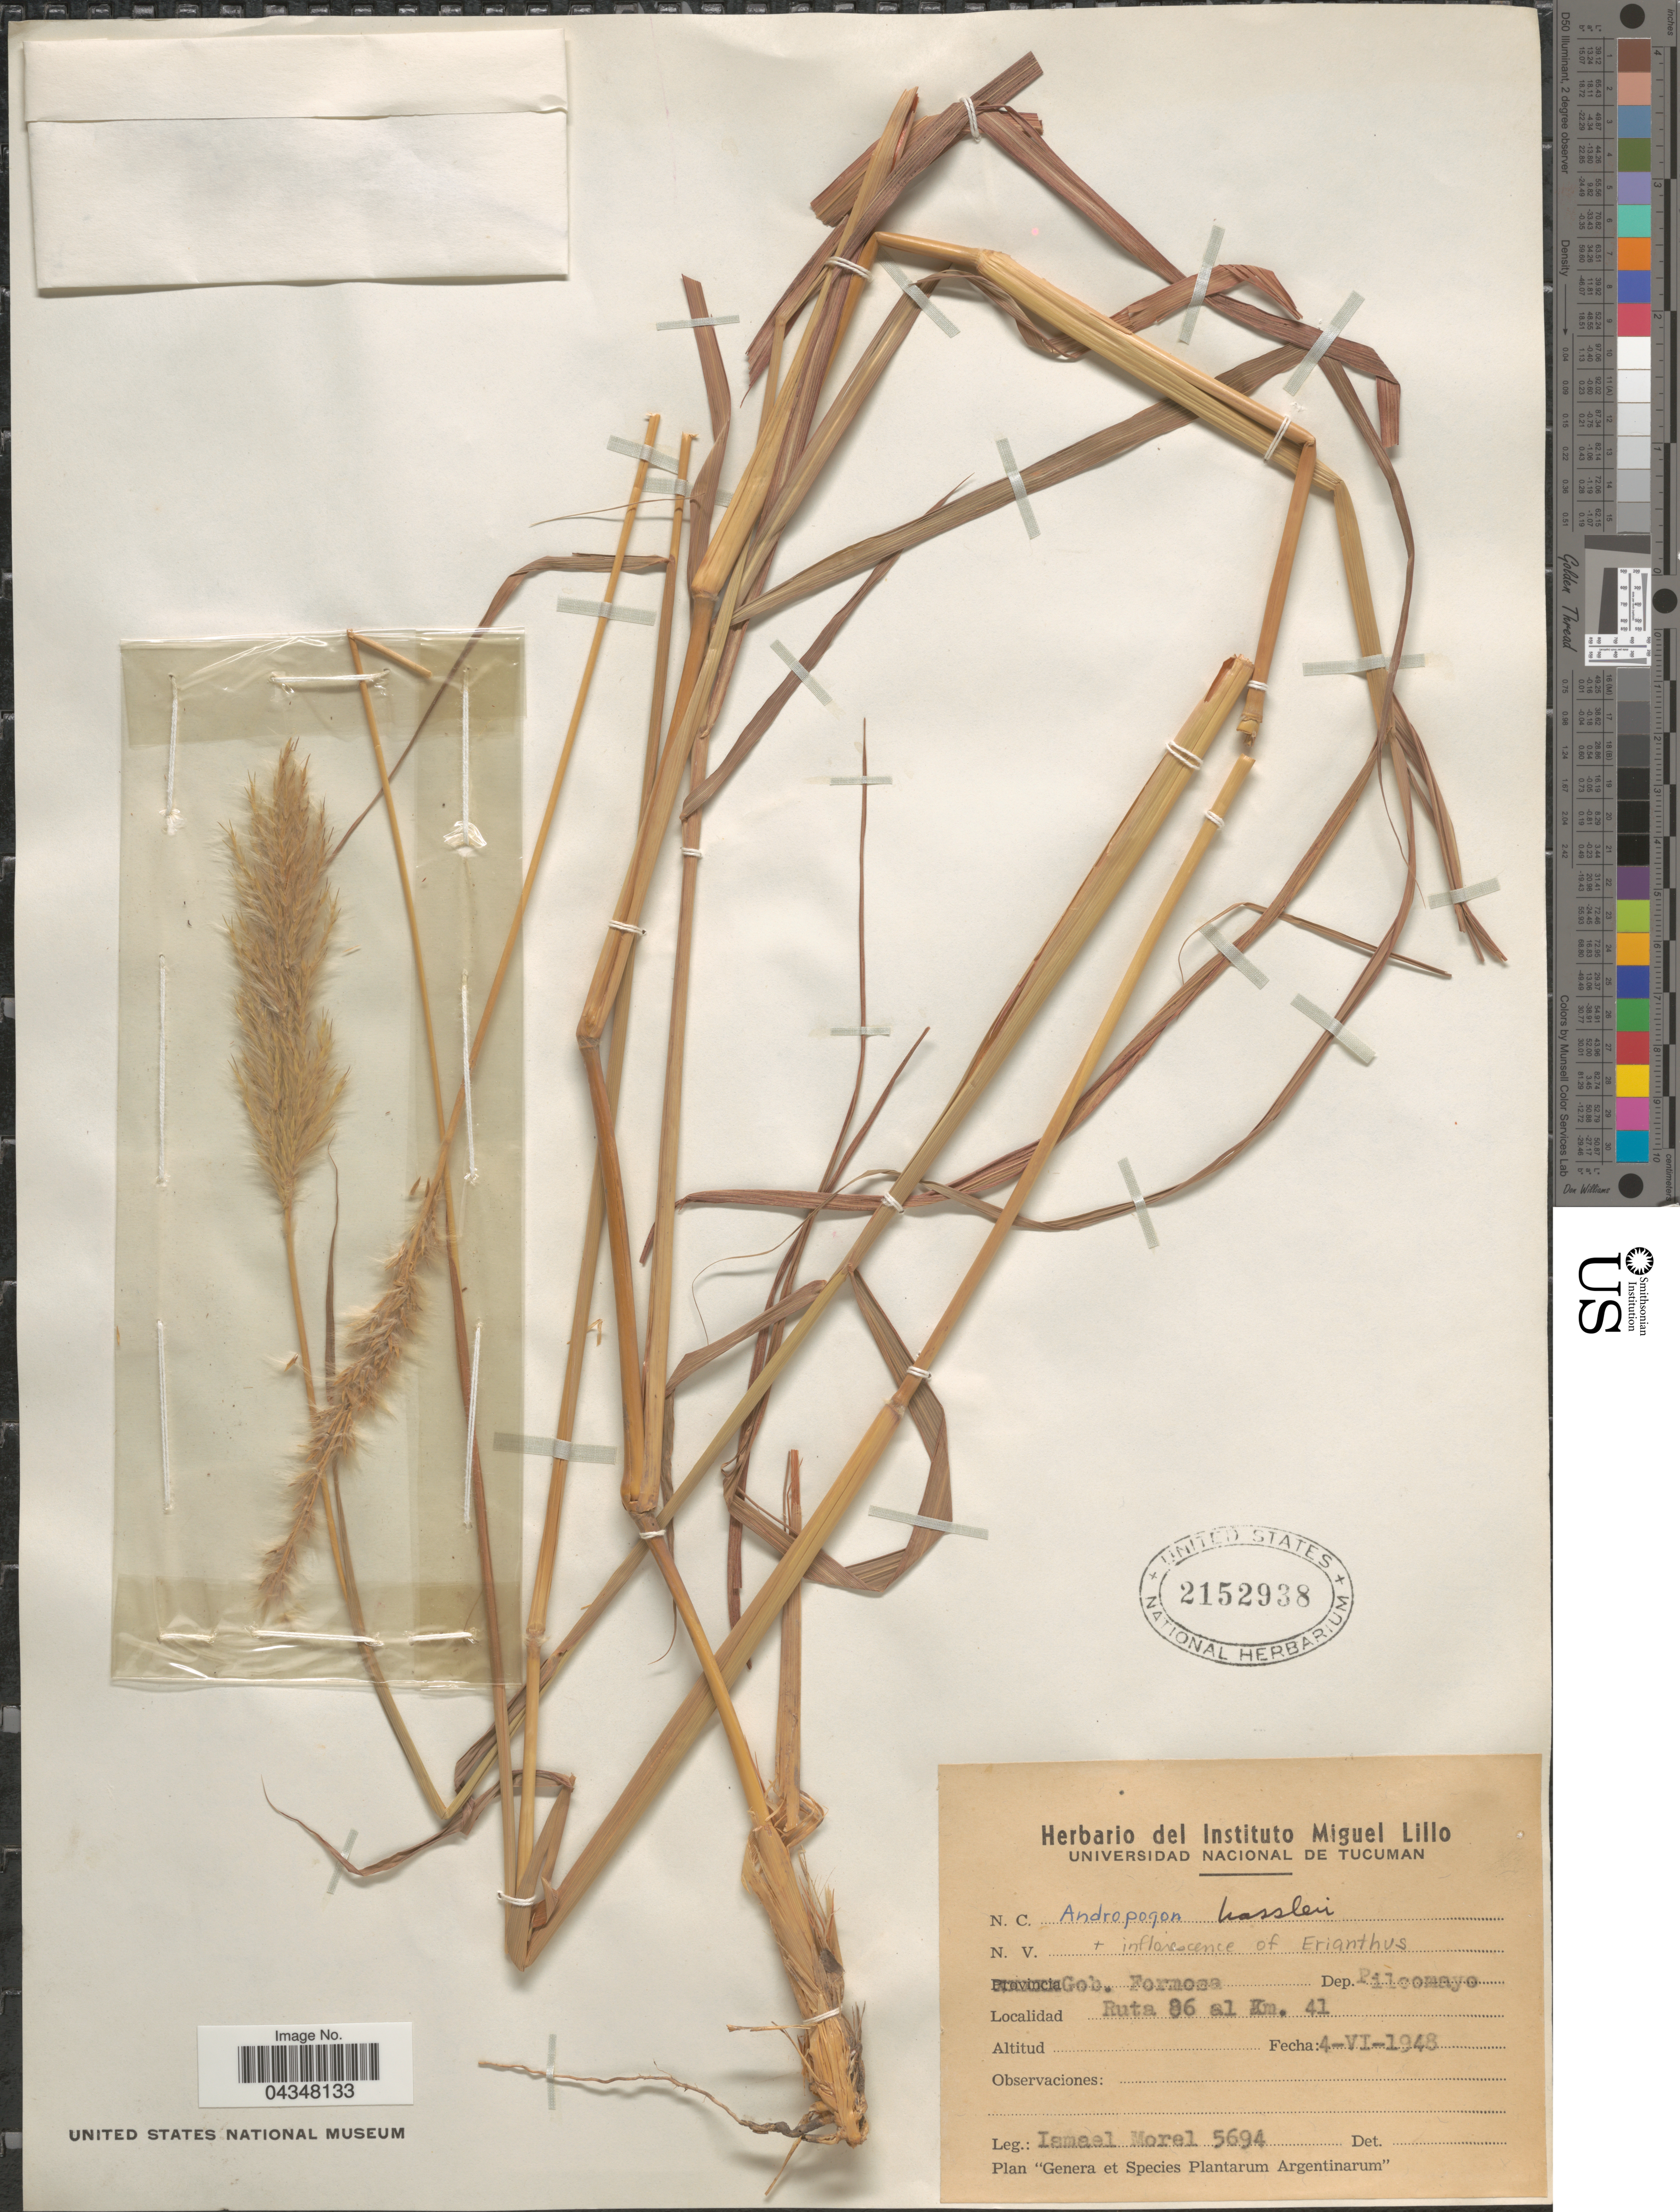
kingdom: Plantae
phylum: Tracheophyta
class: Liliopsida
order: Poales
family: Poaceae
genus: Bothriochloa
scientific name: Bothriochloa exaristata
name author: (Nash) Henr.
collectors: I. Morel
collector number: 5694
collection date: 1948-06-04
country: Argentina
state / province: Formosa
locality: Gob. Formosa. Dep. Pilcomayo. Ruta 86 al Km. 41.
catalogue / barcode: US 2152938